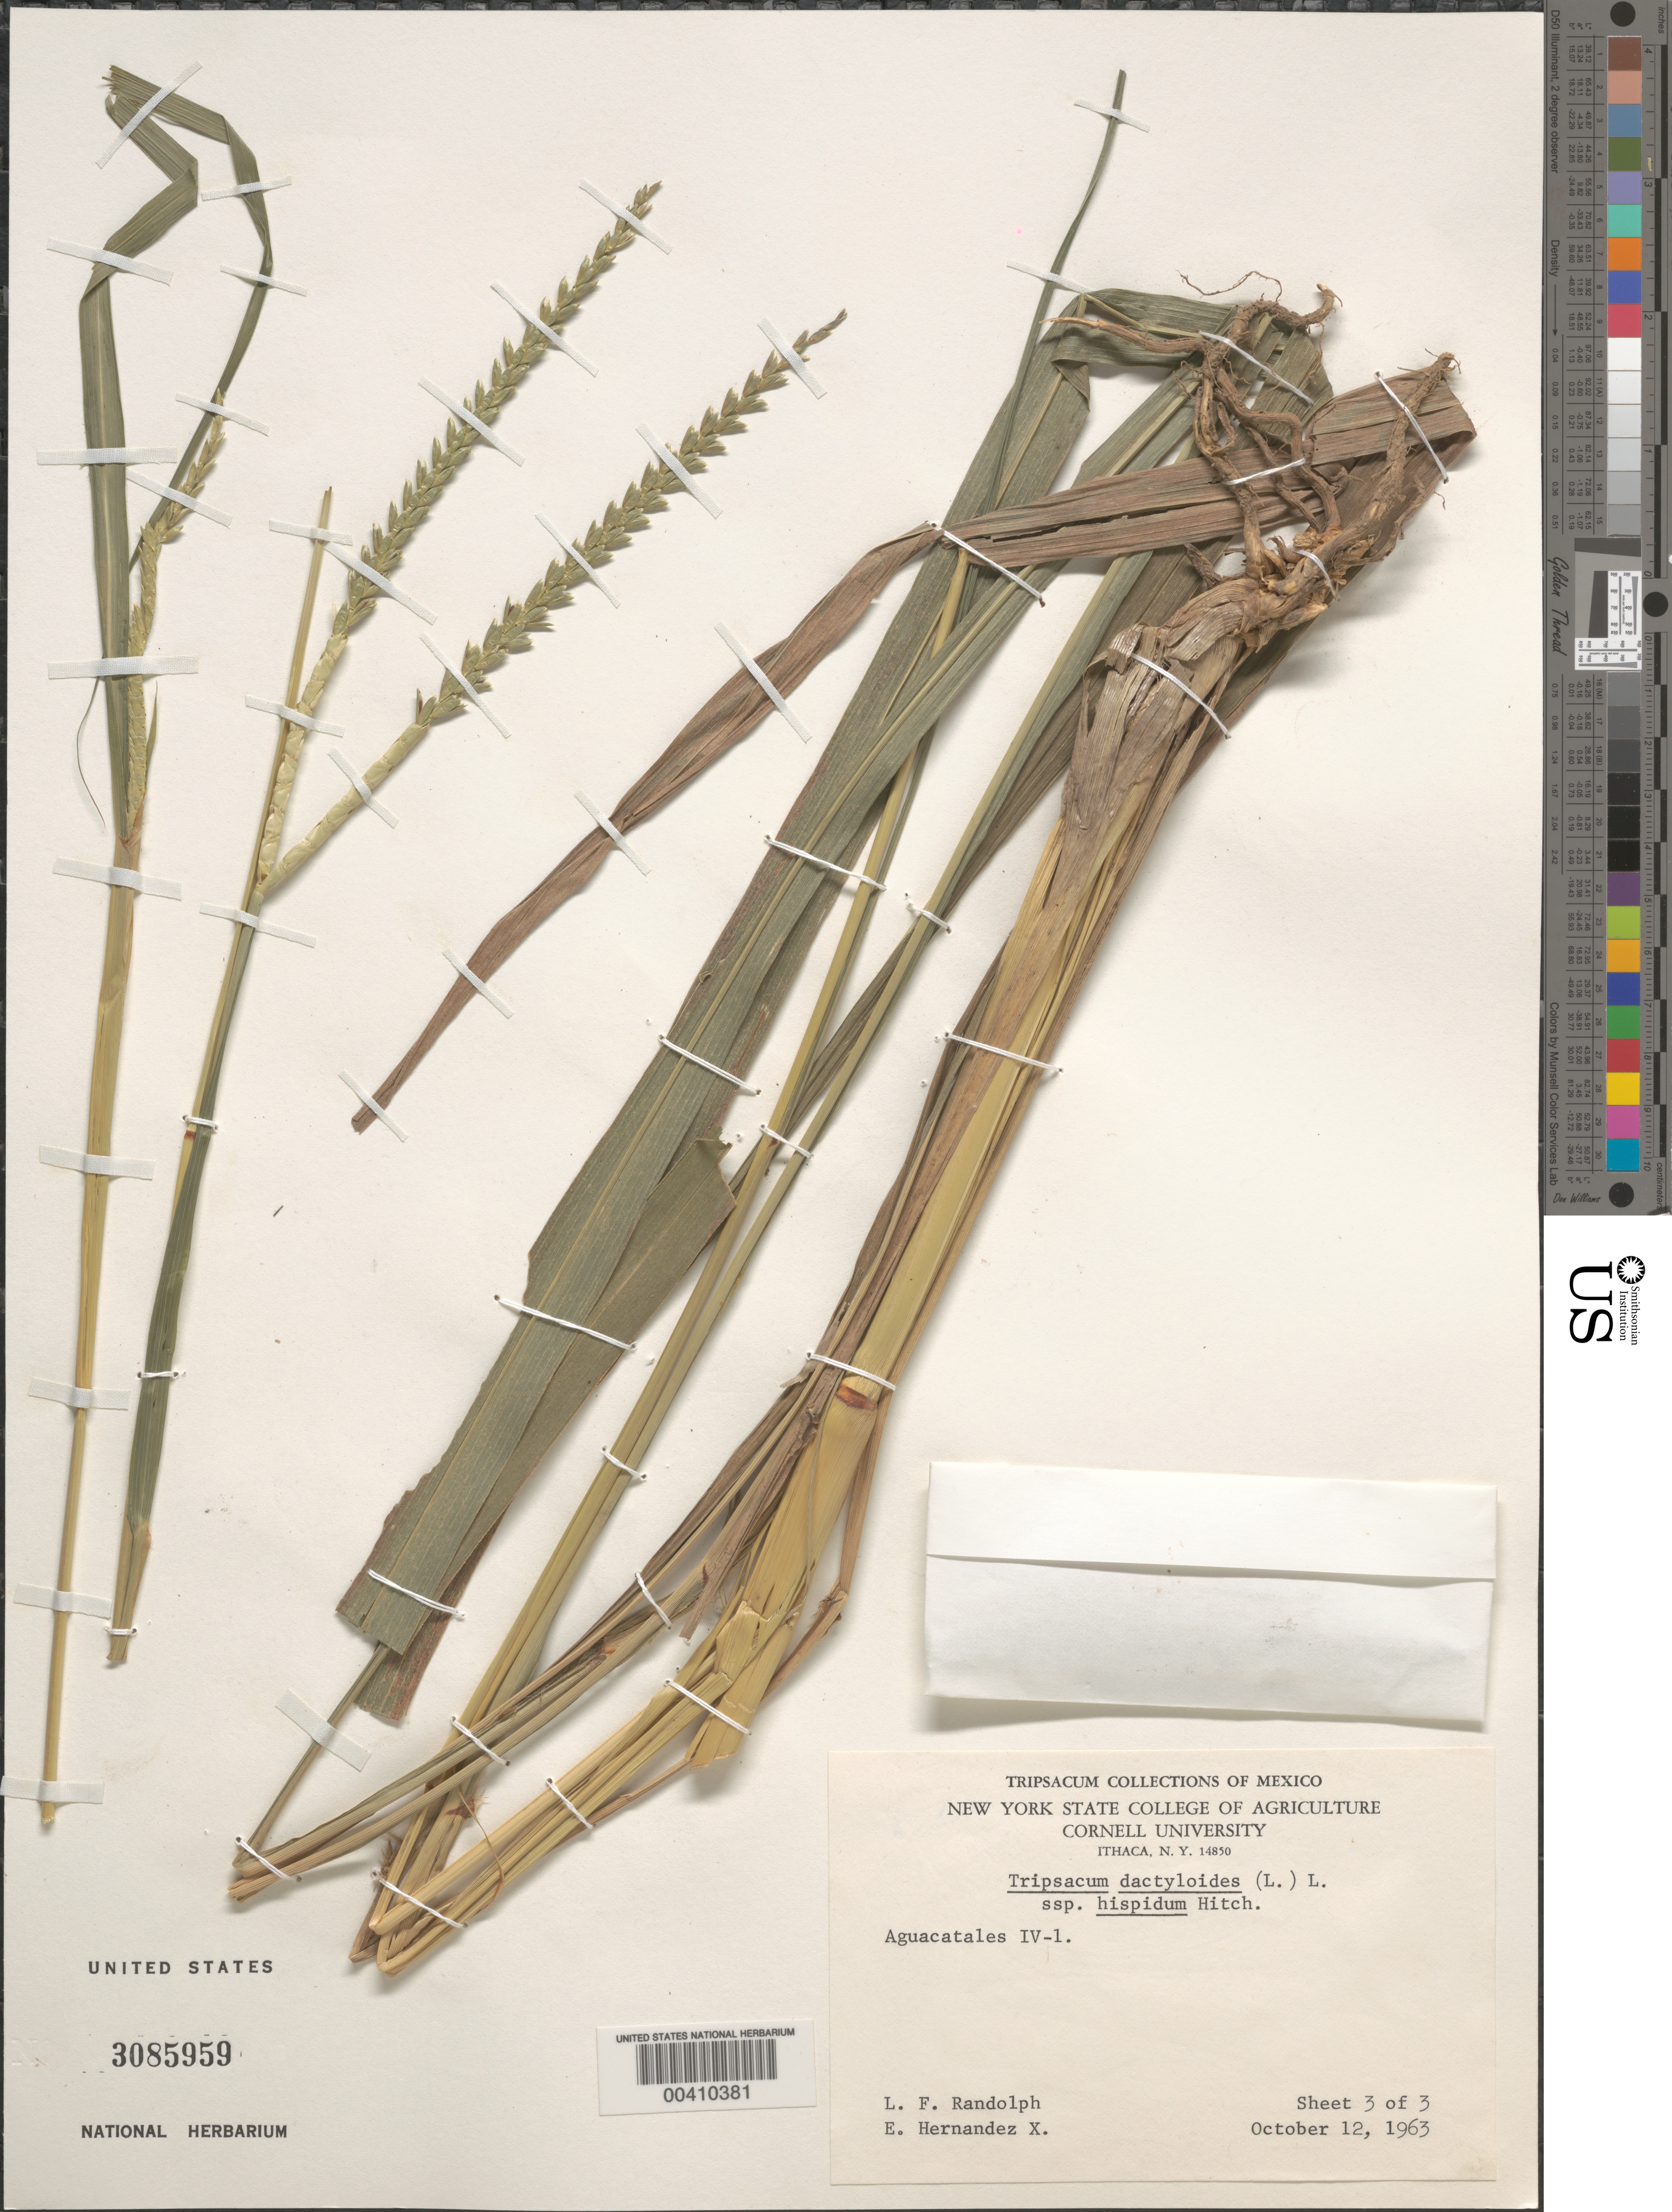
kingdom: Plantae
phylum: Tracheophyta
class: Liliopsida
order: Poales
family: Poaceae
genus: Tripsacum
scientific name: Tripsacum dactyloides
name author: (L.) L.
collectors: L. F. Randolph & E. I. Hernández-X.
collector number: IV-1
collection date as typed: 12 Oct 1963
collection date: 1963-10-12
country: Mexico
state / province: Guerrero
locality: Aguacatales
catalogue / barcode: US 3085959